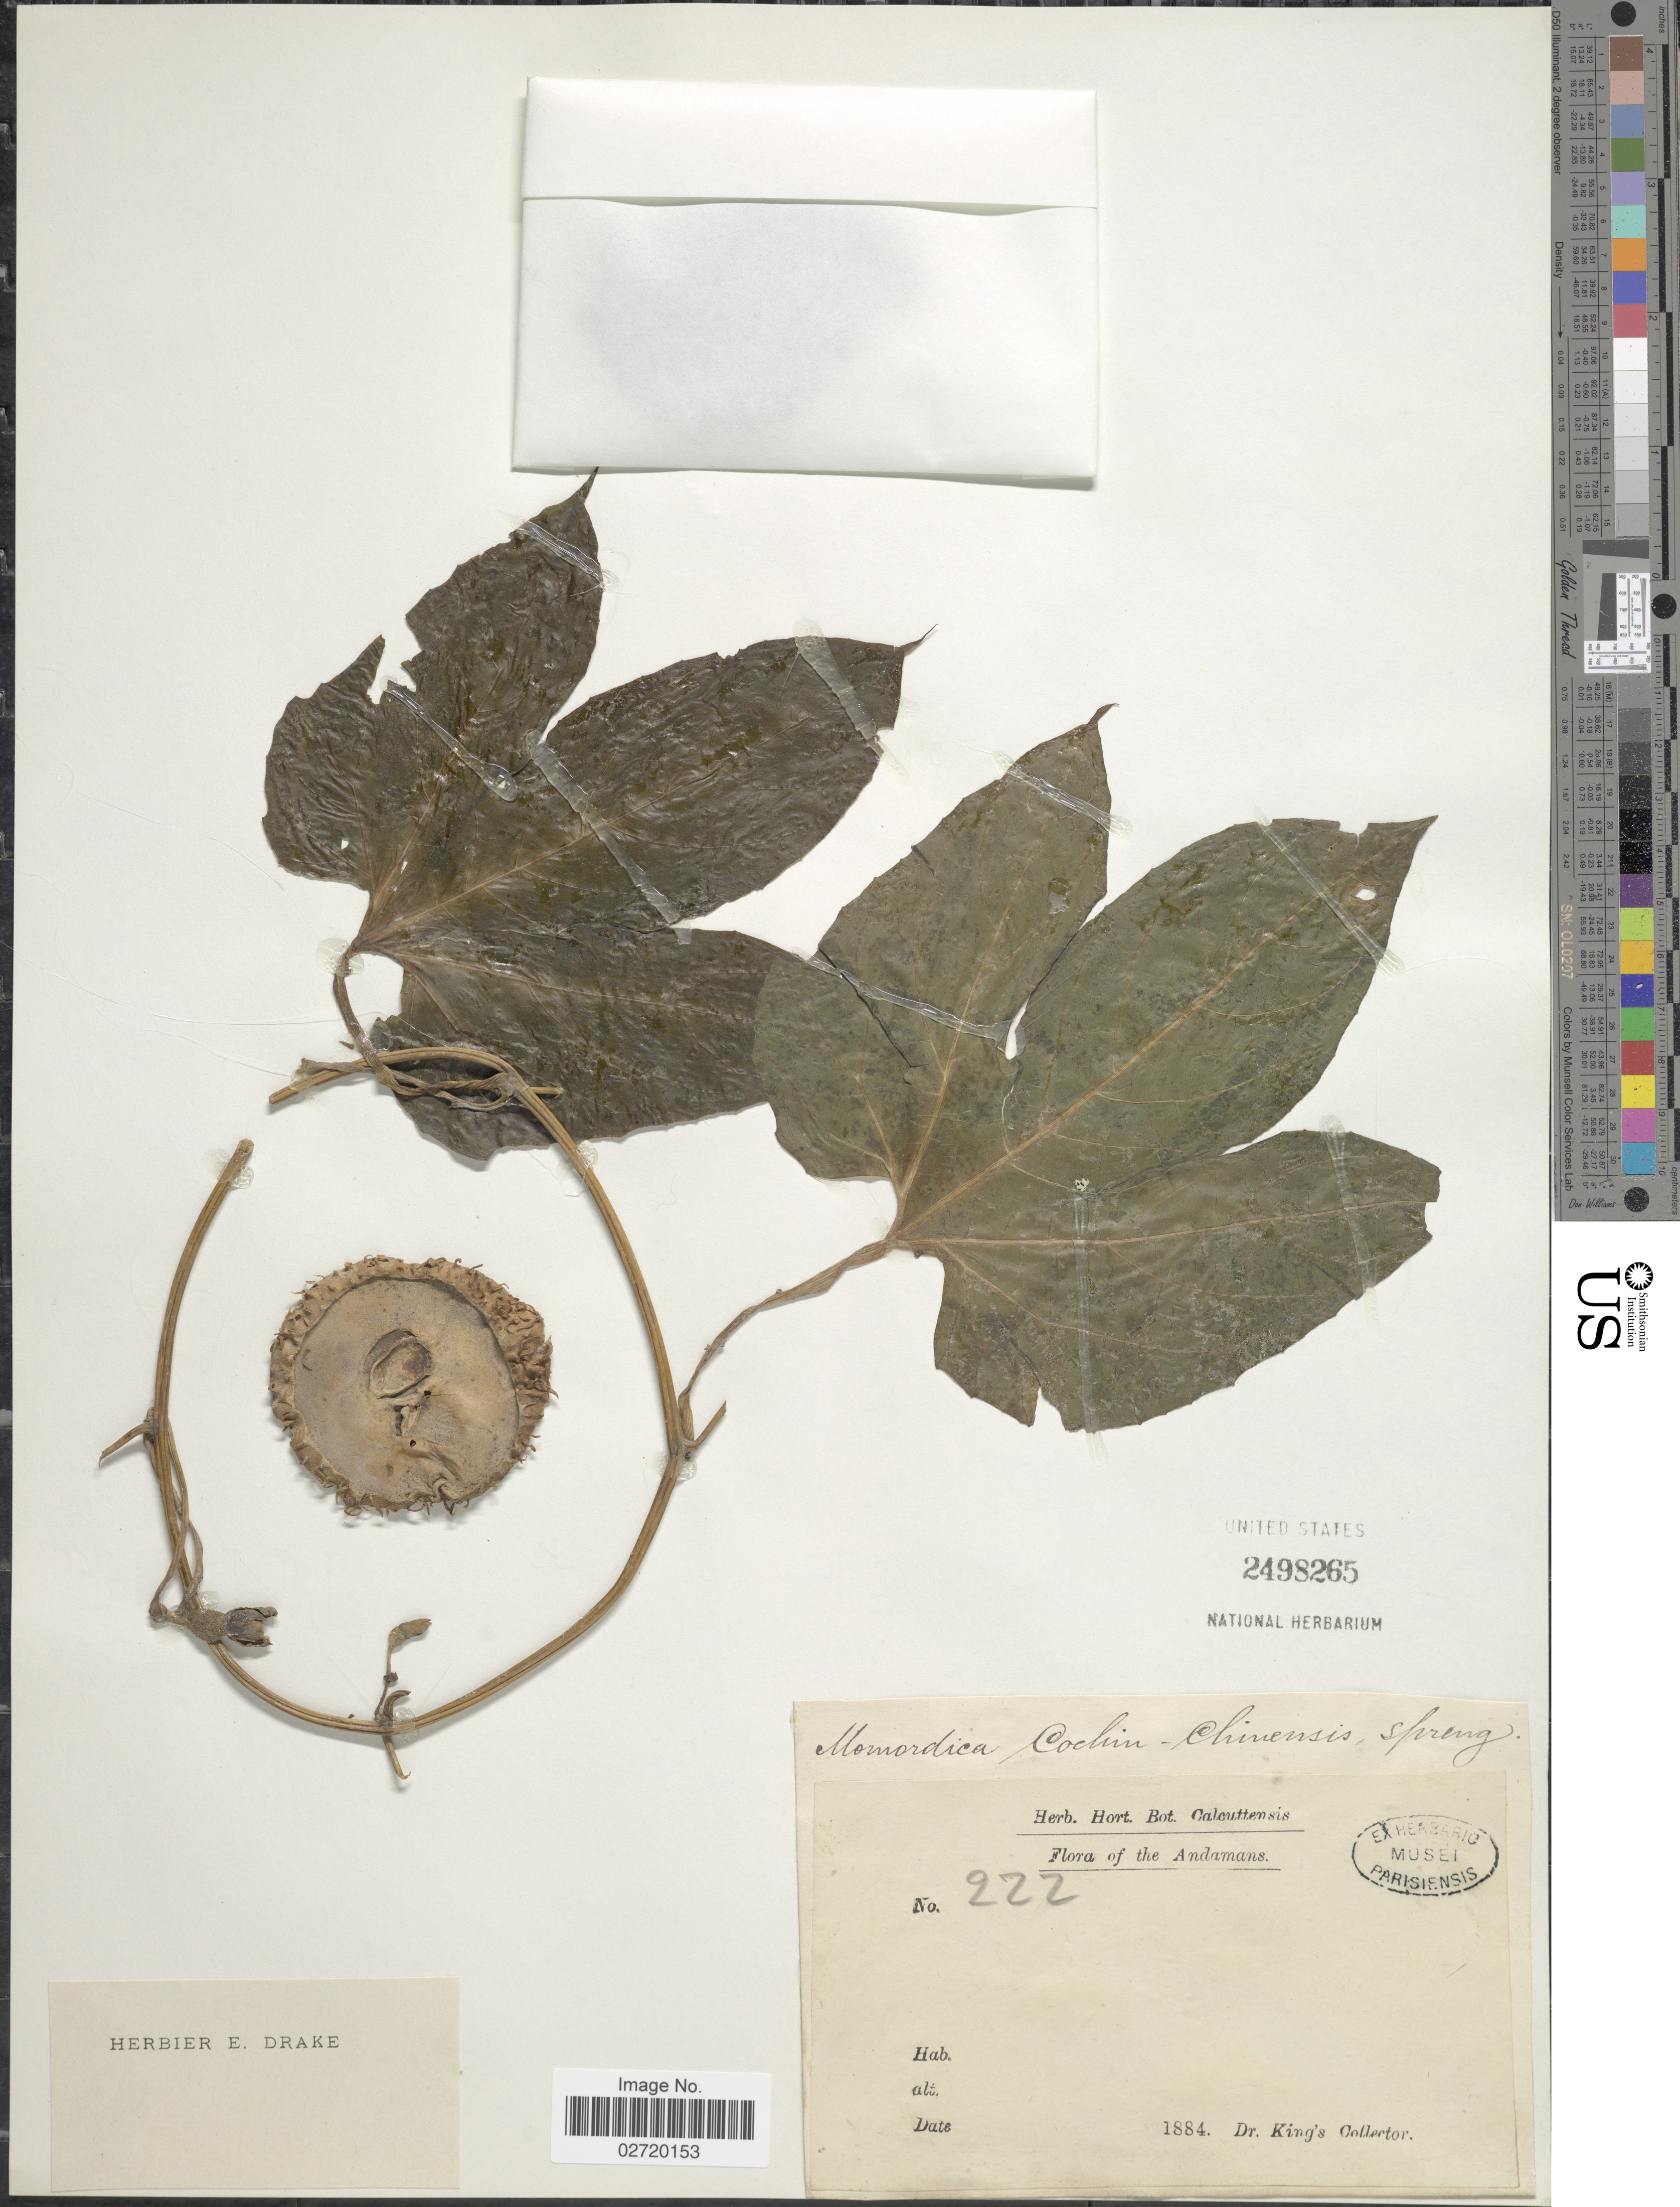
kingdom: Plantae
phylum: Tracheophyta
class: Magnoliopsida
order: Cucurbitales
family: Cucurbitaceae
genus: Momordica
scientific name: Momordica cochinchinensis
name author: (Lour.) Spreng.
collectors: Dr. King's collector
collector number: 222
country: India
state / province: Andaman and Nicobar Islands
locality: The Andamans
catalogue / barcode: US 2498265